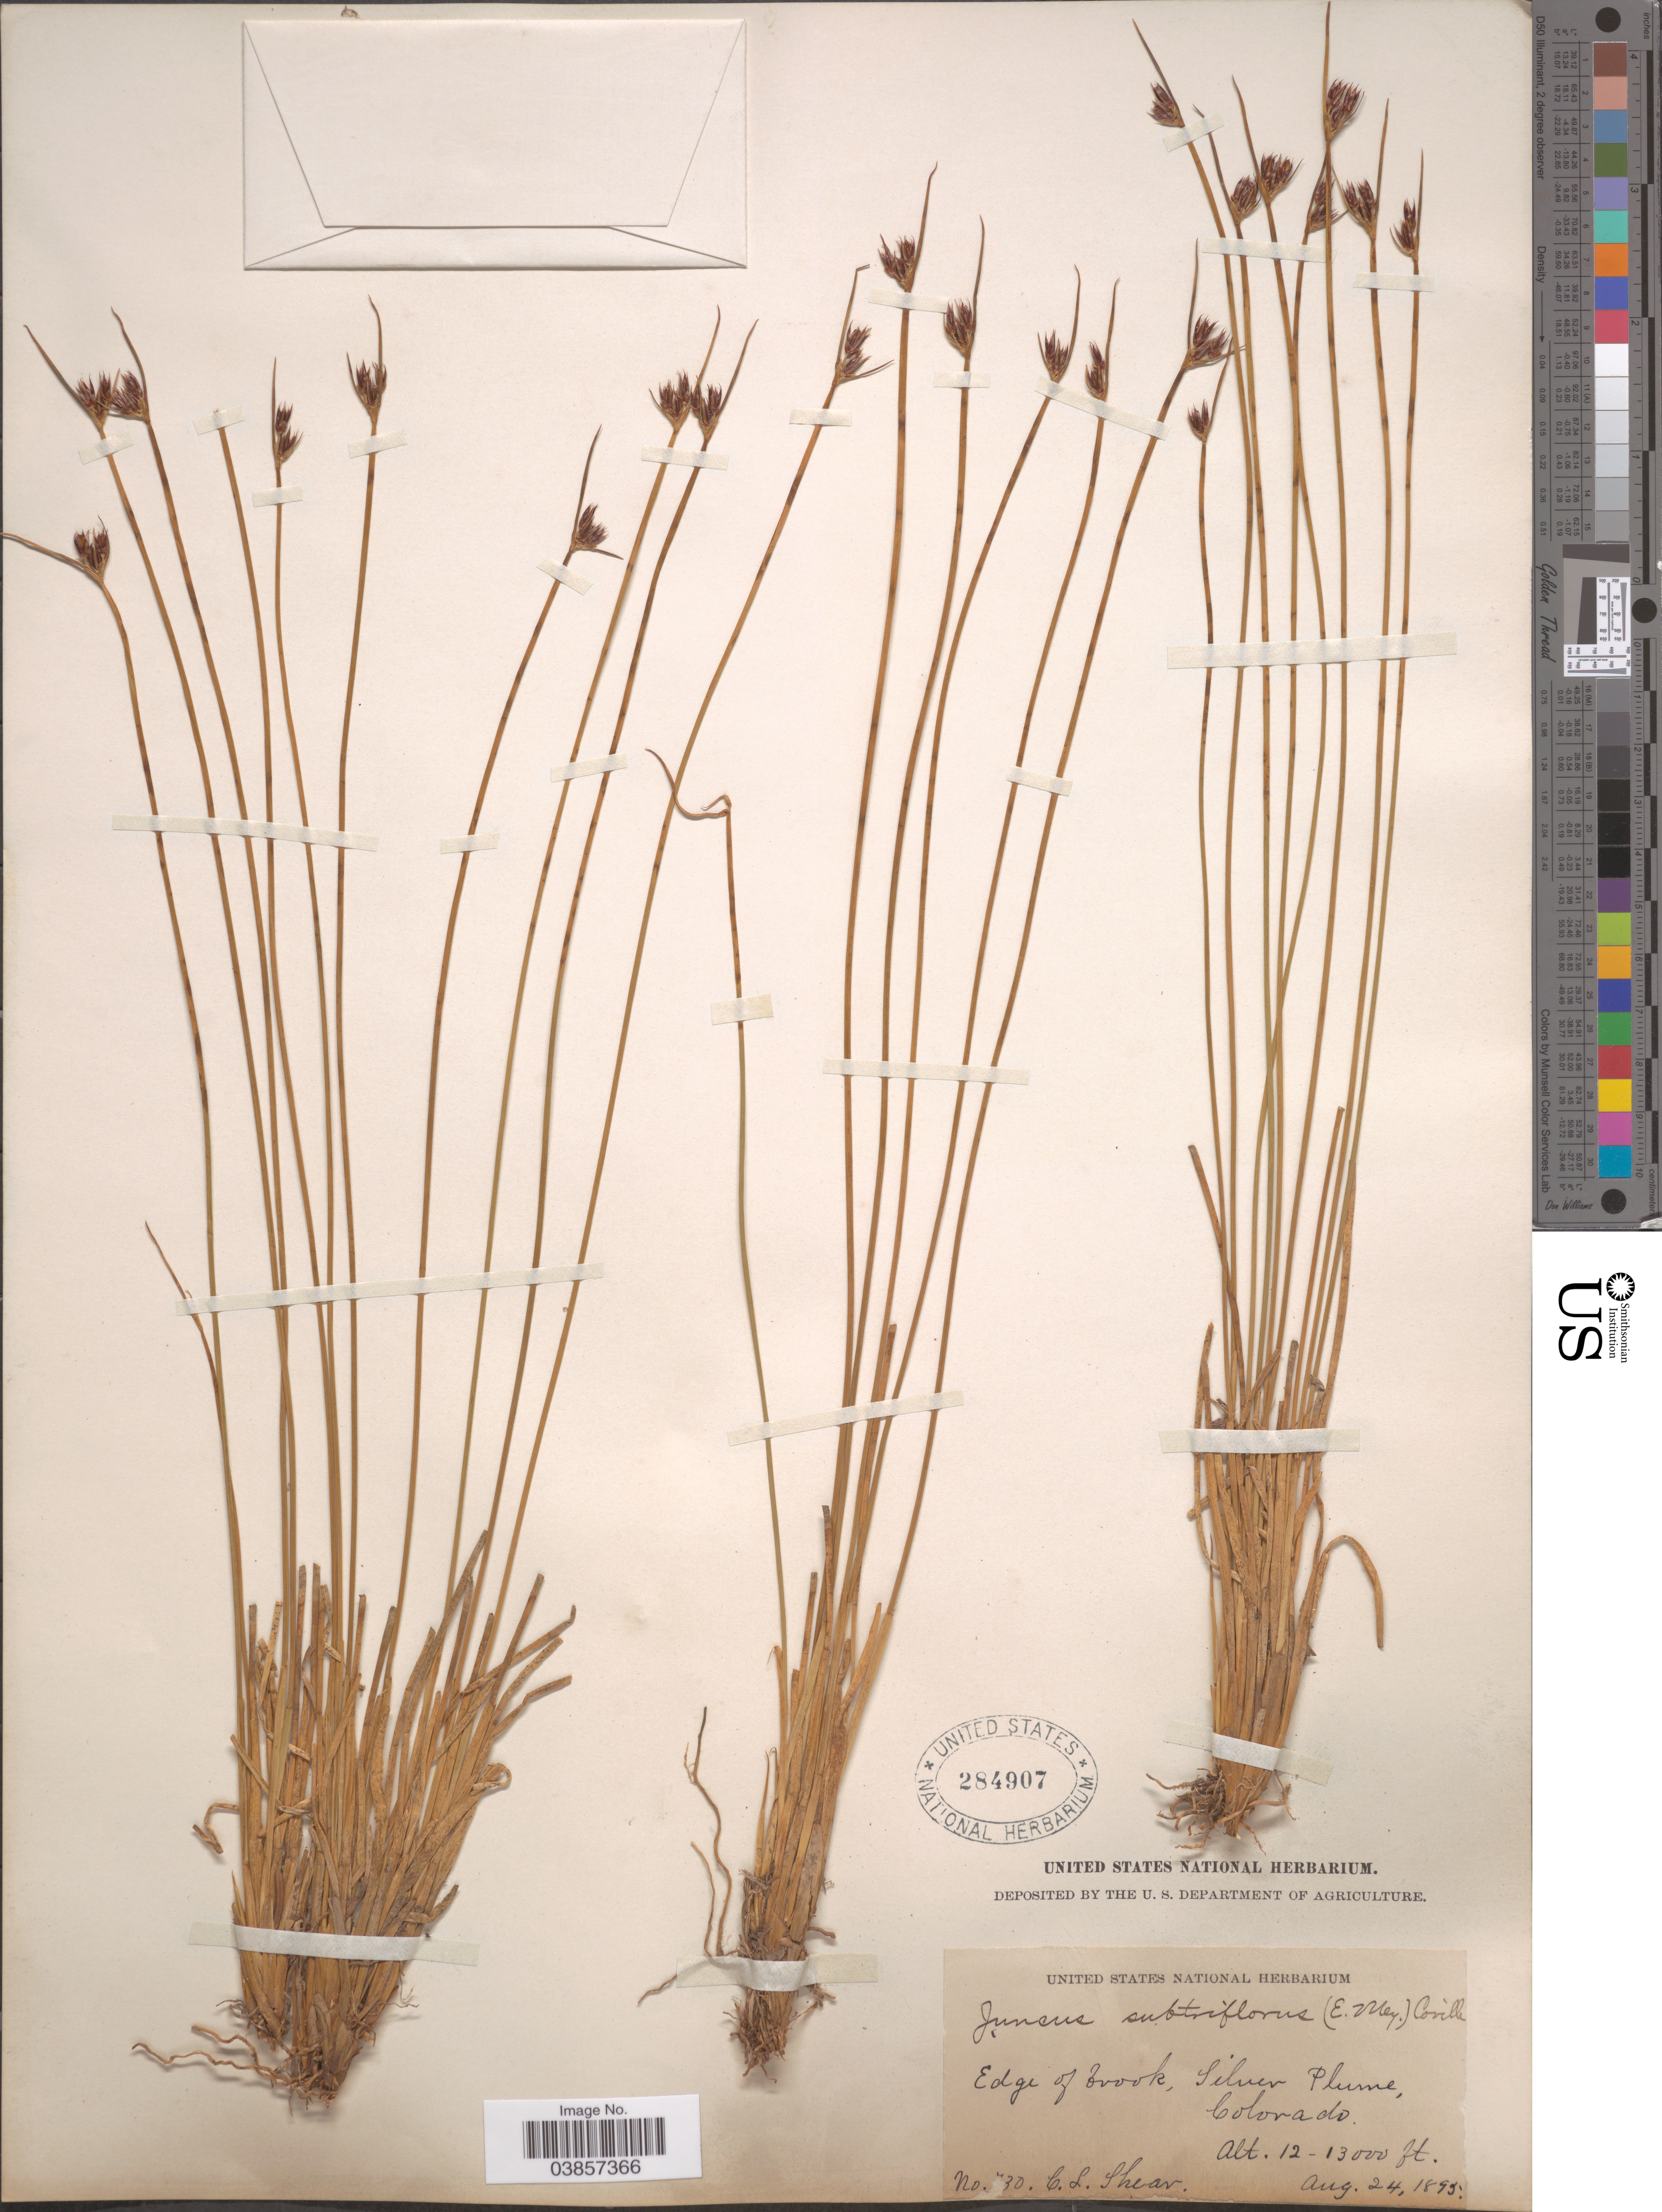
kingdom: Plantae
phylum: Tracheophyta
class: Liliopsida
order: Poales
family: Juncaceae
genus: Juncus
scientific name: Juncus subtriflorus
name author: (E. Mey.) Coville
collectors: C. L. Shear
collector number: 730*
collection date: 1895-08-24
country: United States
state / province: Colorado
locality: Edge of brook, Silver Plume.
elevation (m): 3658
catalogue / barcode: US 284907